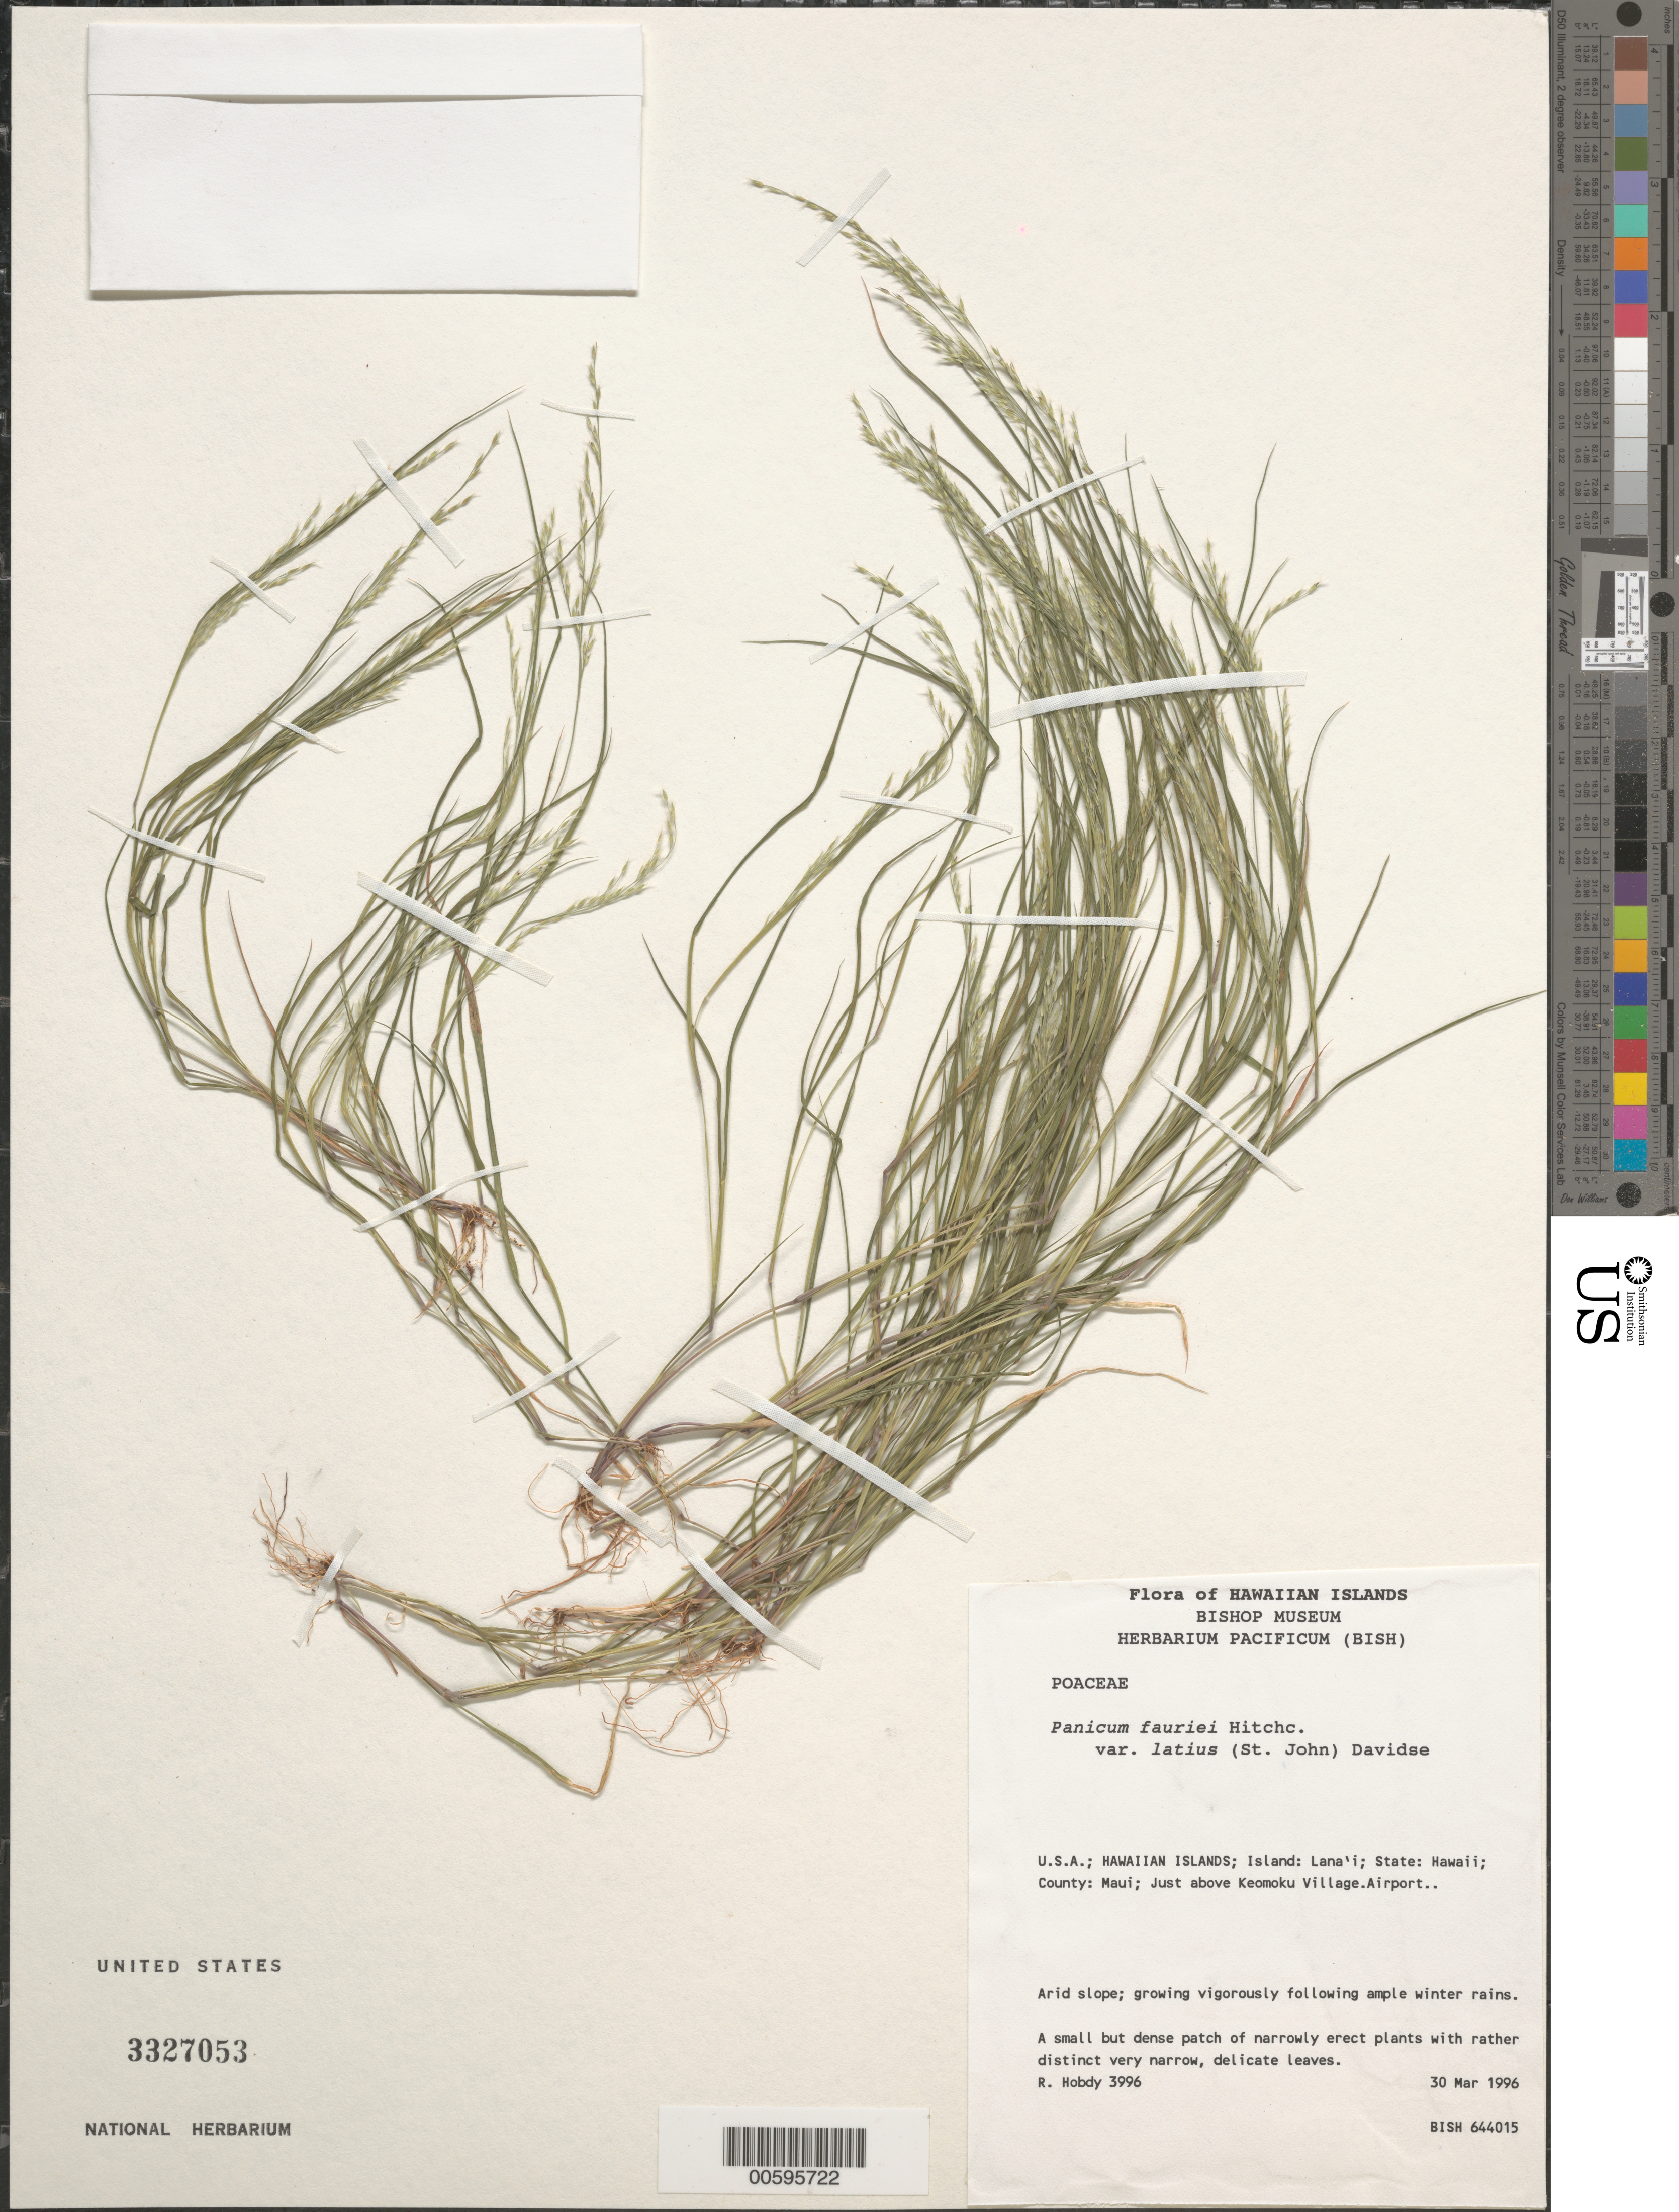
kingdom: Plantae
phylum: Tracheophyta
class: Liliopsida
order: Poales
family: Poaceae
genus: Panicum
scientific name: Panicum fauriei var. latius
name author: (H. St. John) Davidse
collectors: R. Hobdy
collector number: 3996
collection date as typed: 30 Mar 1996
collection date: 1996-03-30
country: United States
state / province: Hawaii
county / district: Maui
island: Lana'i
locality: County: Maui; just above Keomoku Village, Airport.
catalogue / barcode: US 3327053